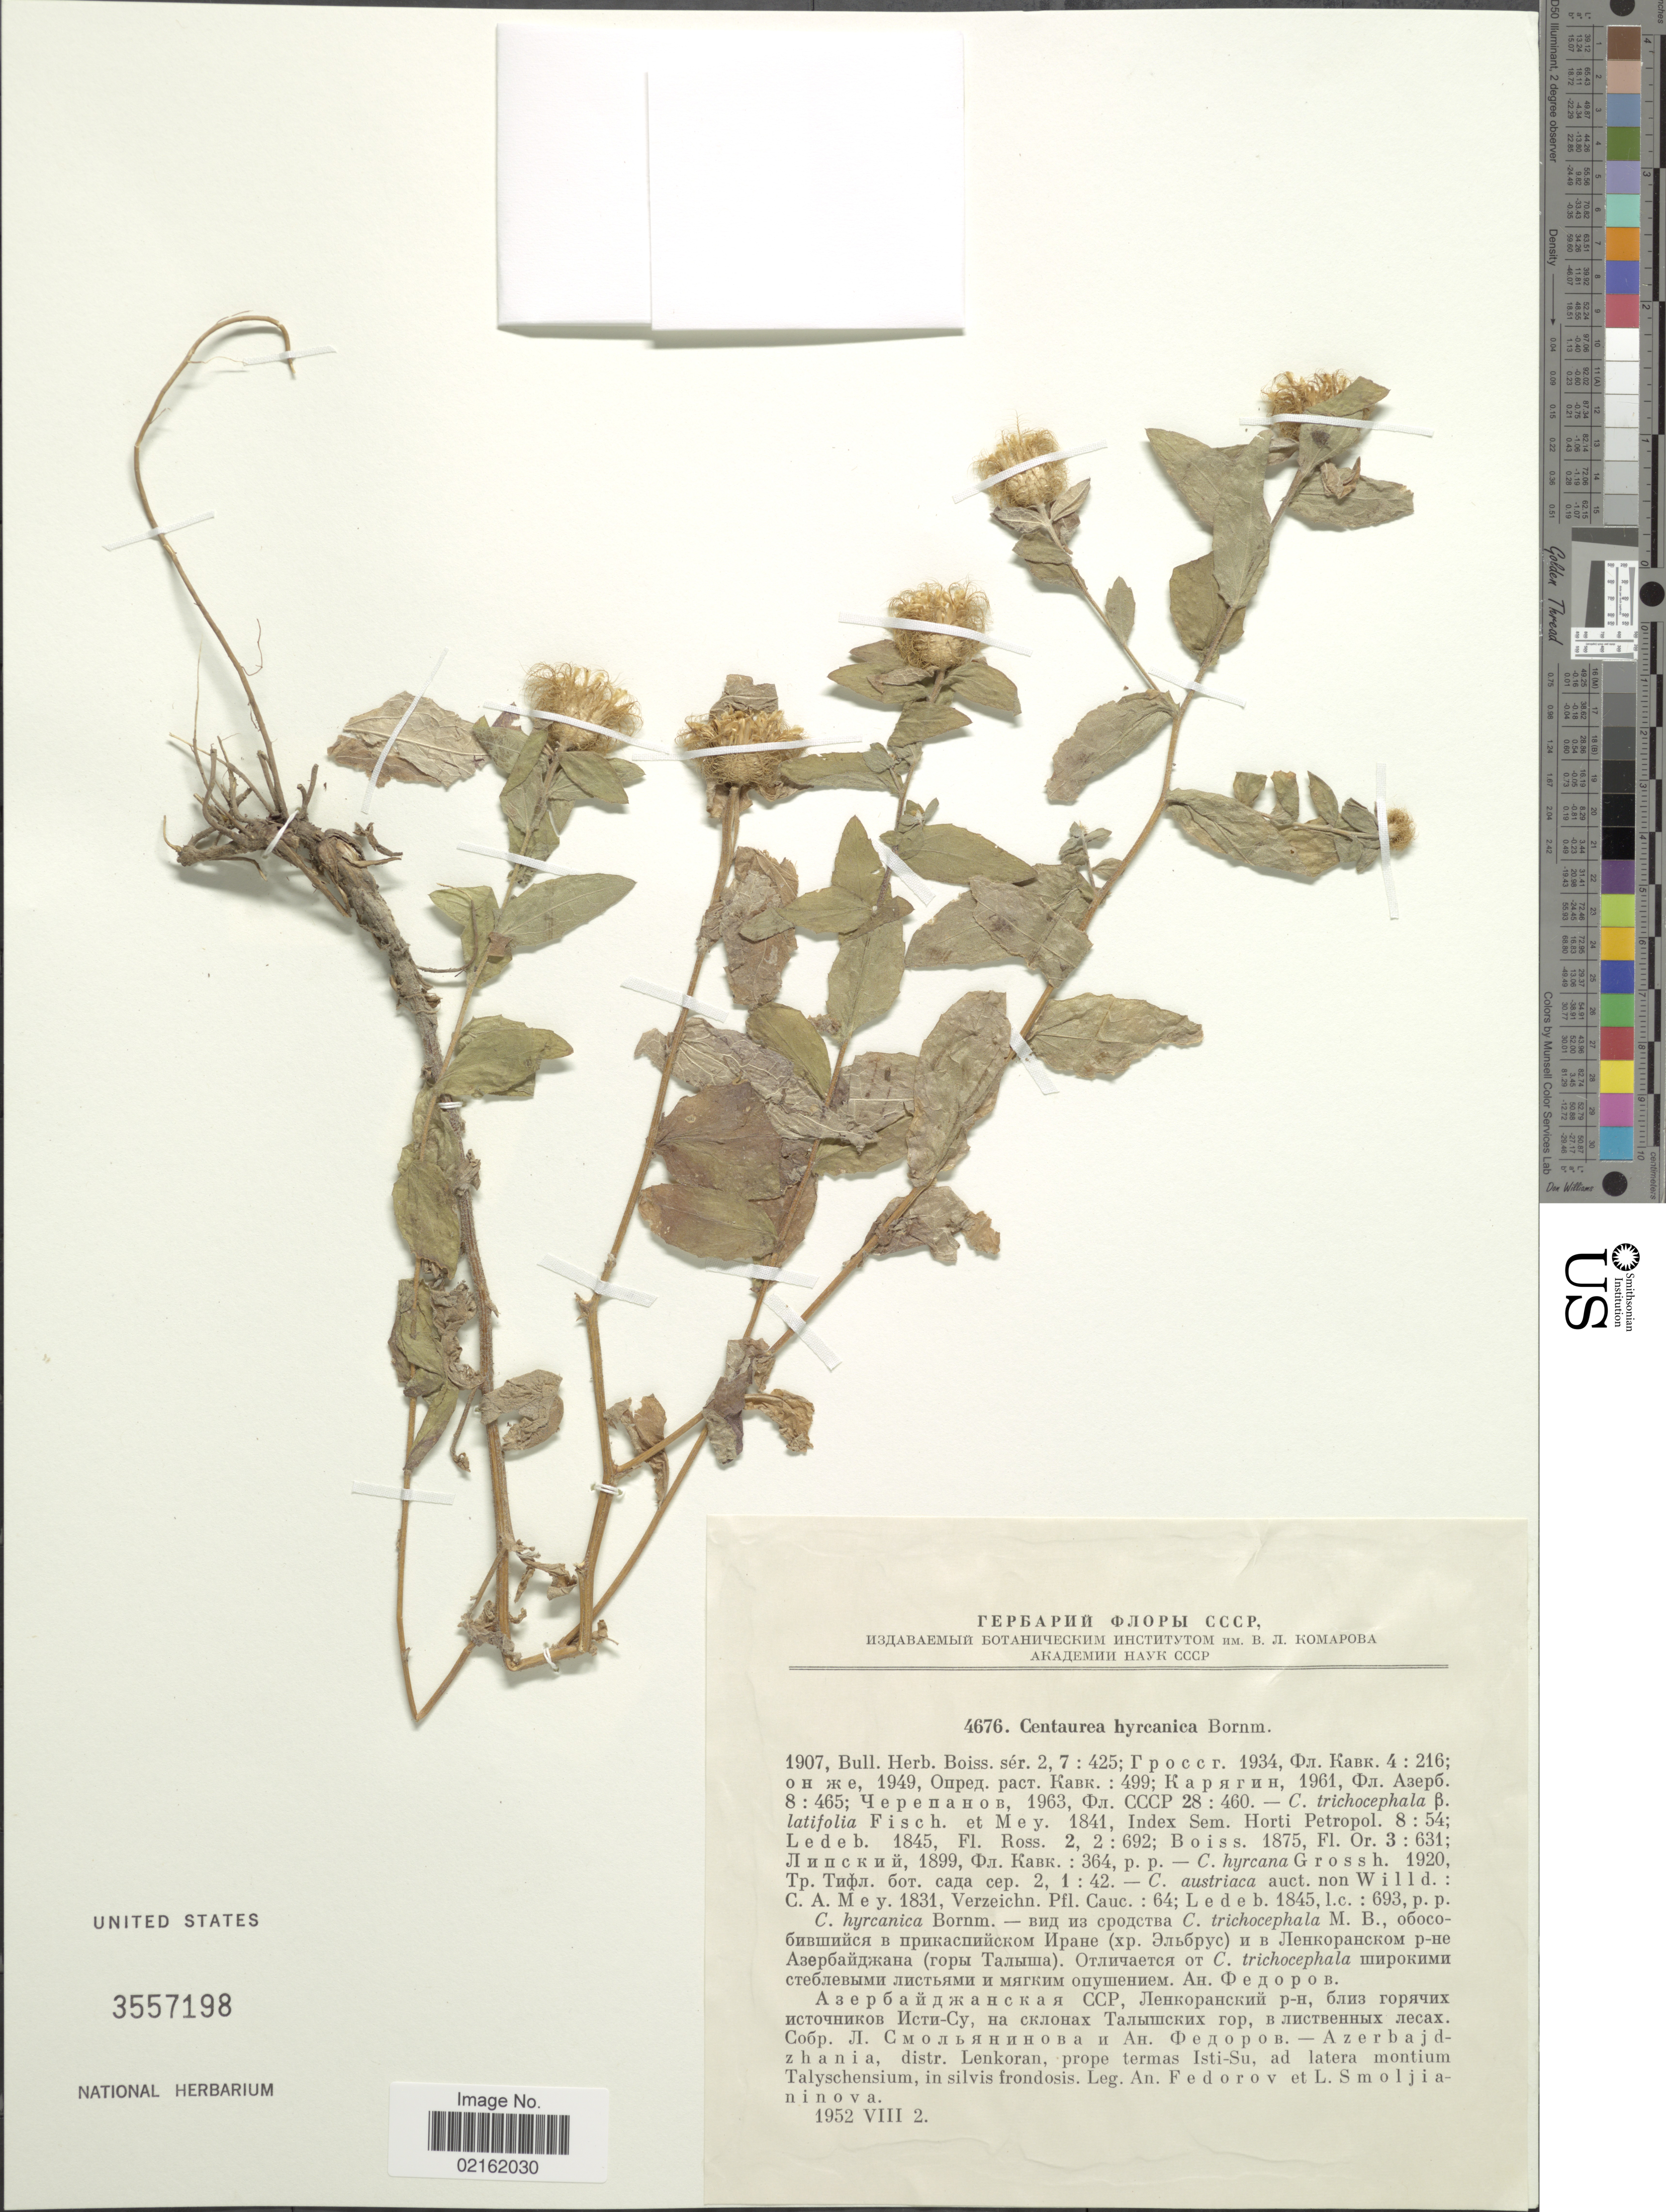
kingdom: Plantae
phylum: Tracheophyta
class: Magnoliopsida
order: Asterales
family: Asteraceae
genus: Centaurea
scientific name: Centaurea hyrcanica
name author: Bornm.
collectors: A. Fedorov & L. Smoljianinova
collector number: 4676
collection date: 1952-08-02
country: Azerbaijan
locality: Distr. Lenkoran, prope termas Istu-Su, ad latera montium Talyschensium, in silvis frondosis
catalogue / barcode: US 3557198